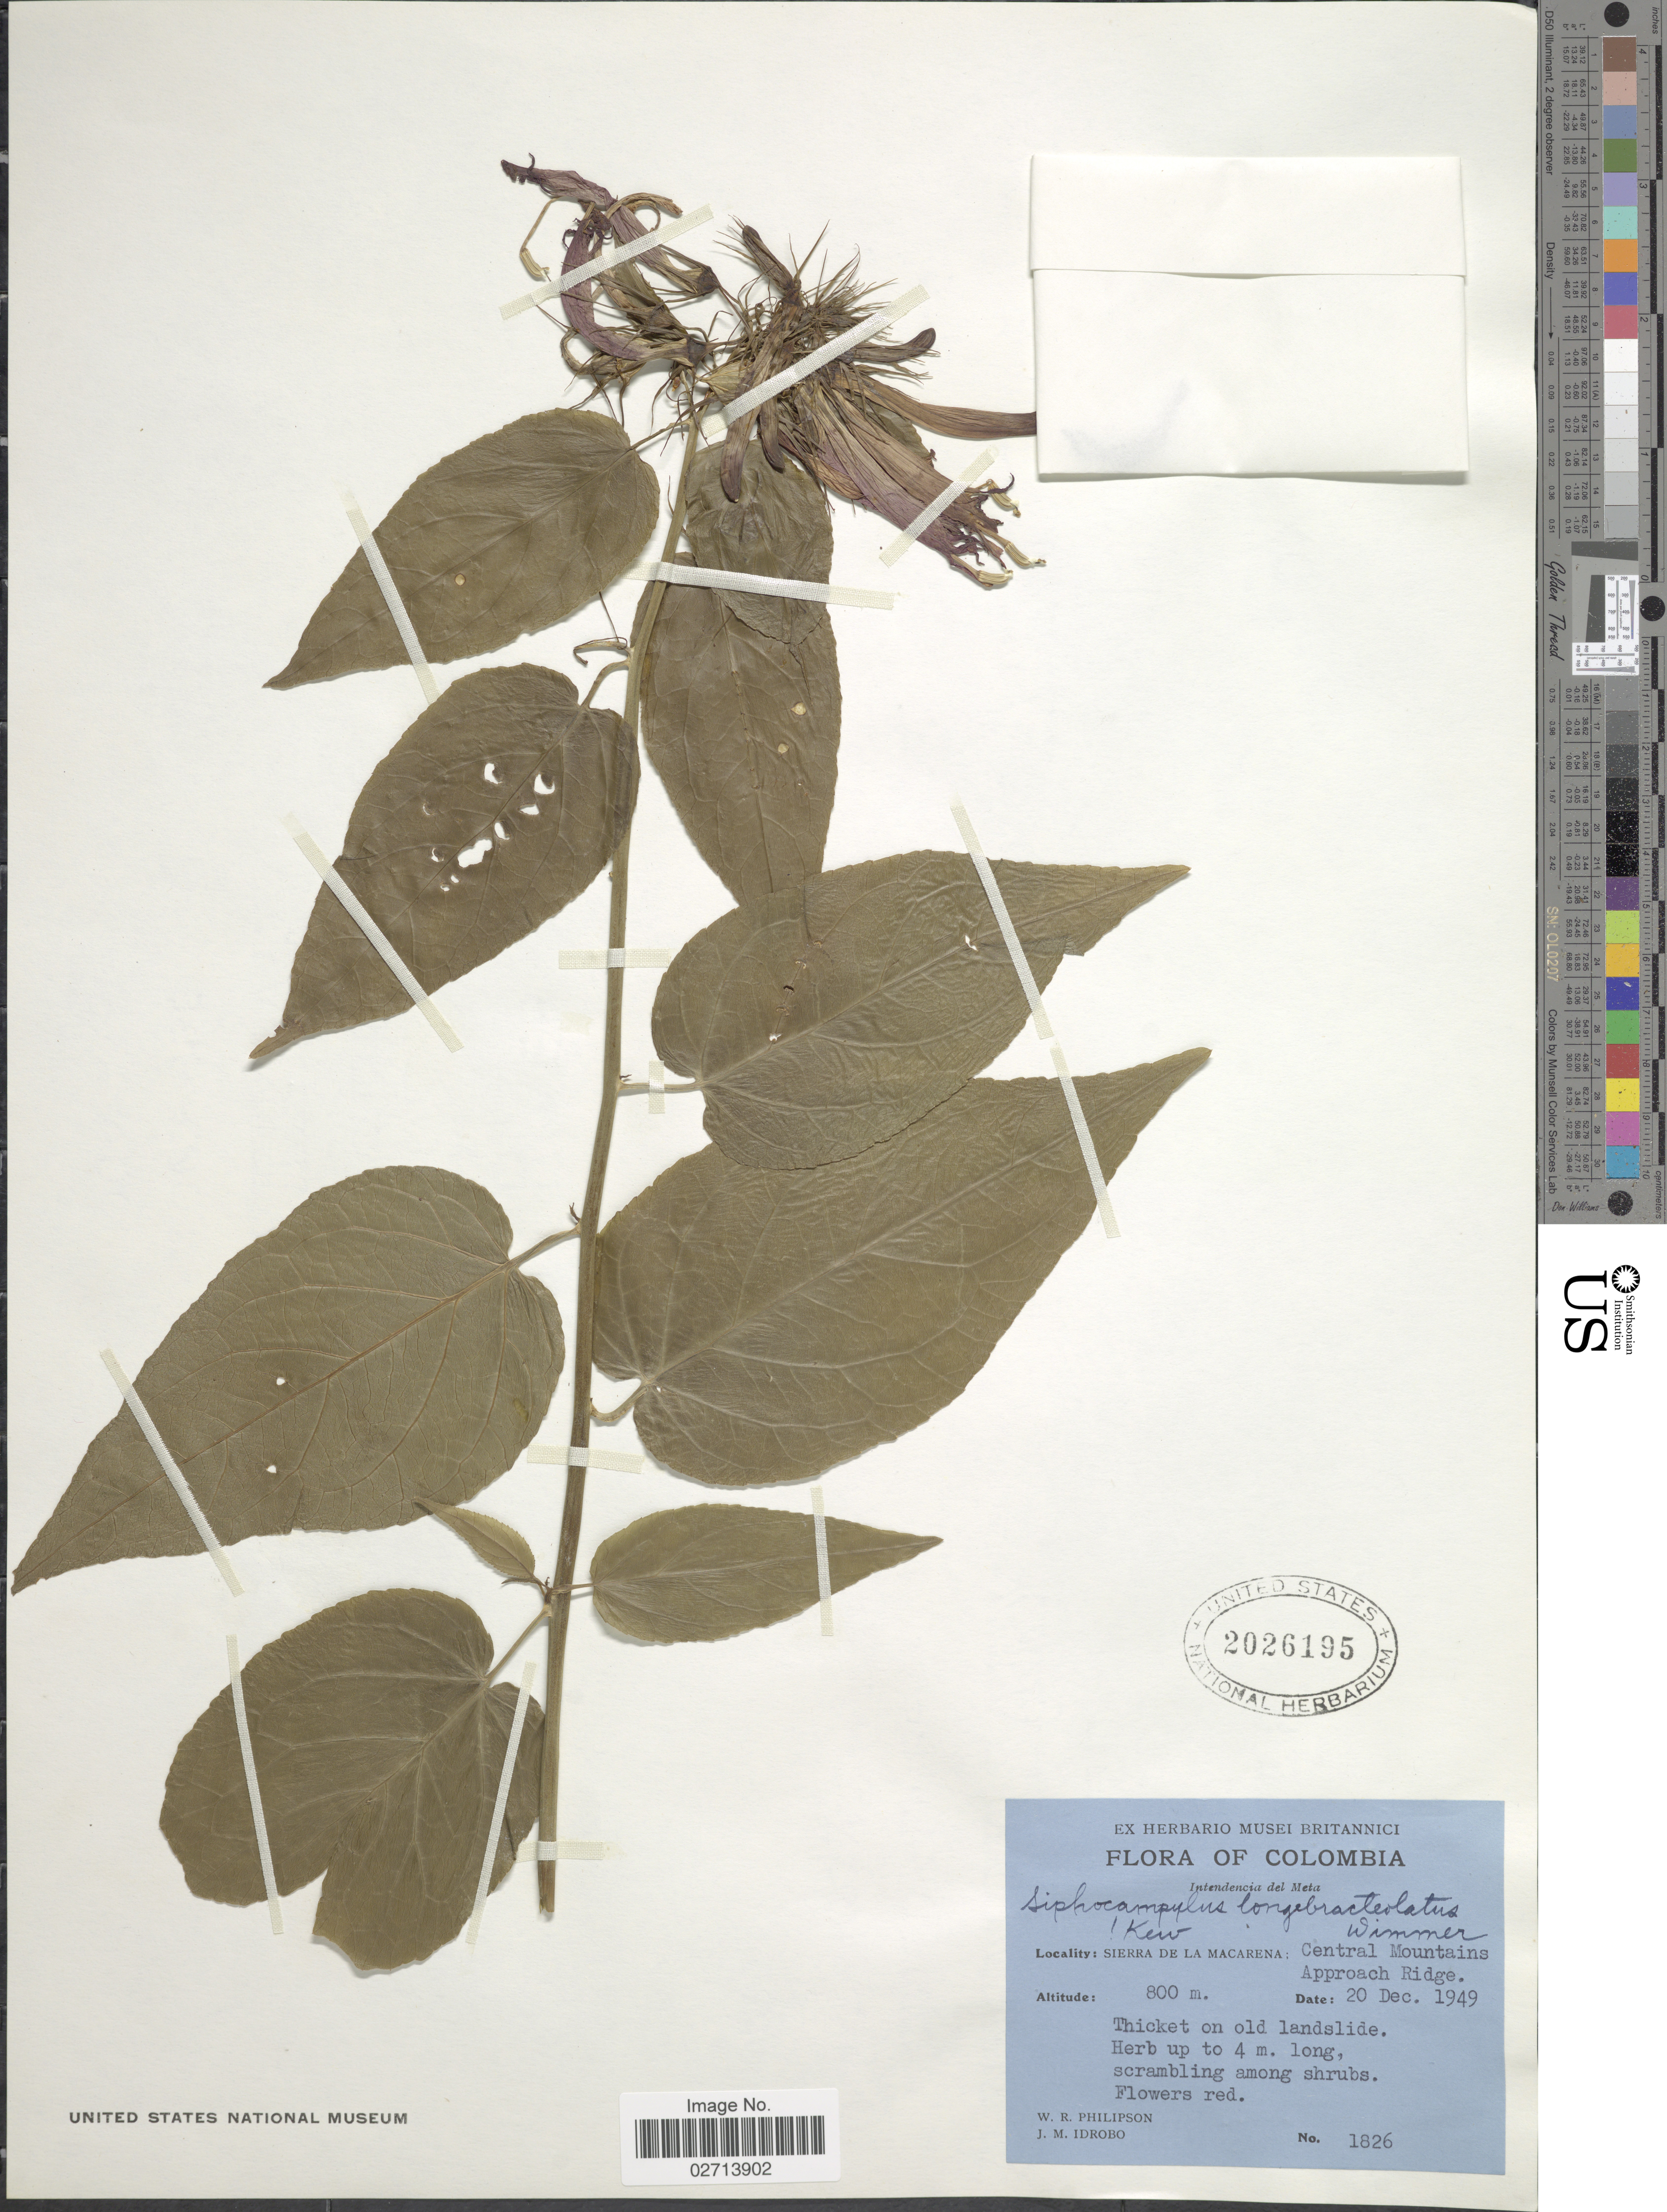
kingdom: Plantae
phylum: Tracheophyta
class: Magnoliopsida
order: Asterales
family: Campanulaceae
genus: Siphocampylus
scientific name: Siphocampylus longebracteolatus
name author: E. Wimm.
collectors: W. R. Philipson & J. M. Idrobo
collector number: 1826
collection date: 1949-12-20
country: Colombia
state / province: Meta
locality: Intendencia del Meta. Sierra de la Macarena: Central Mountains Approach Ridge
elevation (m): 800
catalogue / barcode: US 2026195